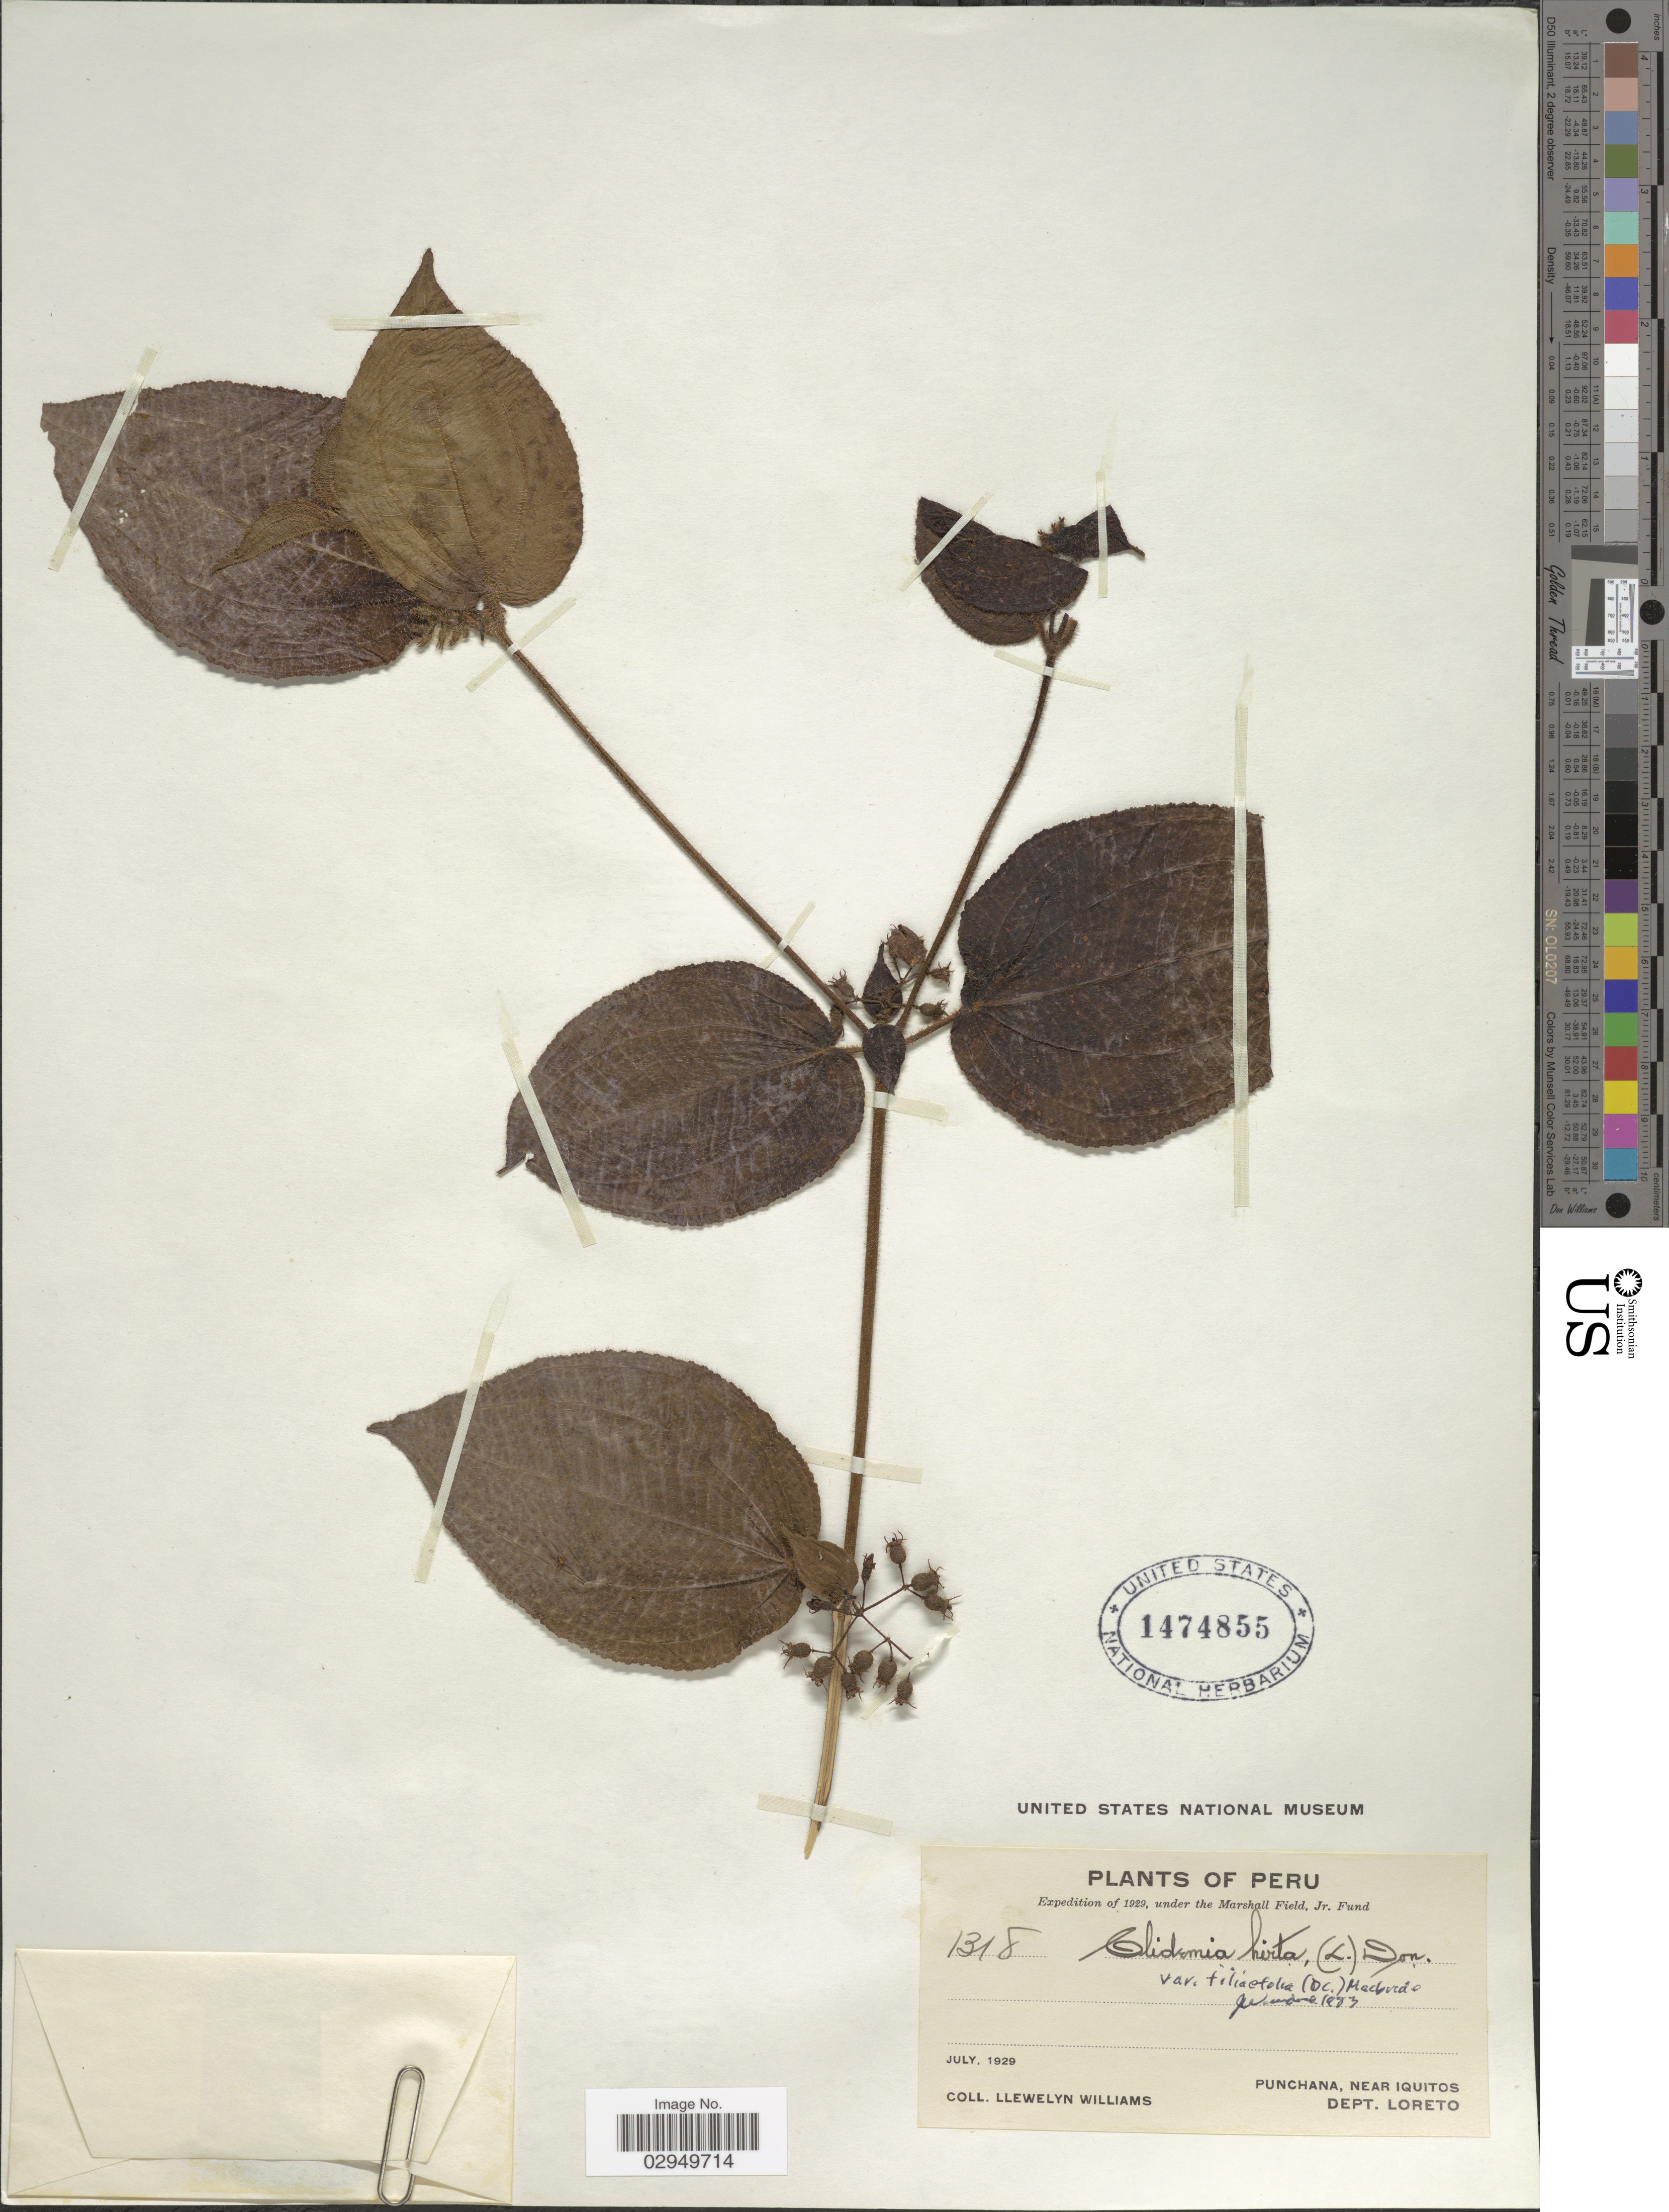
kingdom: Plantae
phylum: Tracheophyta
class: Magnoliopsida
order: Myrtales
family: Melastomataceae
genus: Clidemia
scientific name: Clidemia hirta var. tiliifolia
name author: (DC.) J.F. Macbr.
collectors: Ll. Williams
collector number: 1318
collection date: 1929-07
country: Peru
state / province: Loreto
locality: Punchana, near Iquitos. Dept. Loreto.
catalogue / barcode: US 1474855